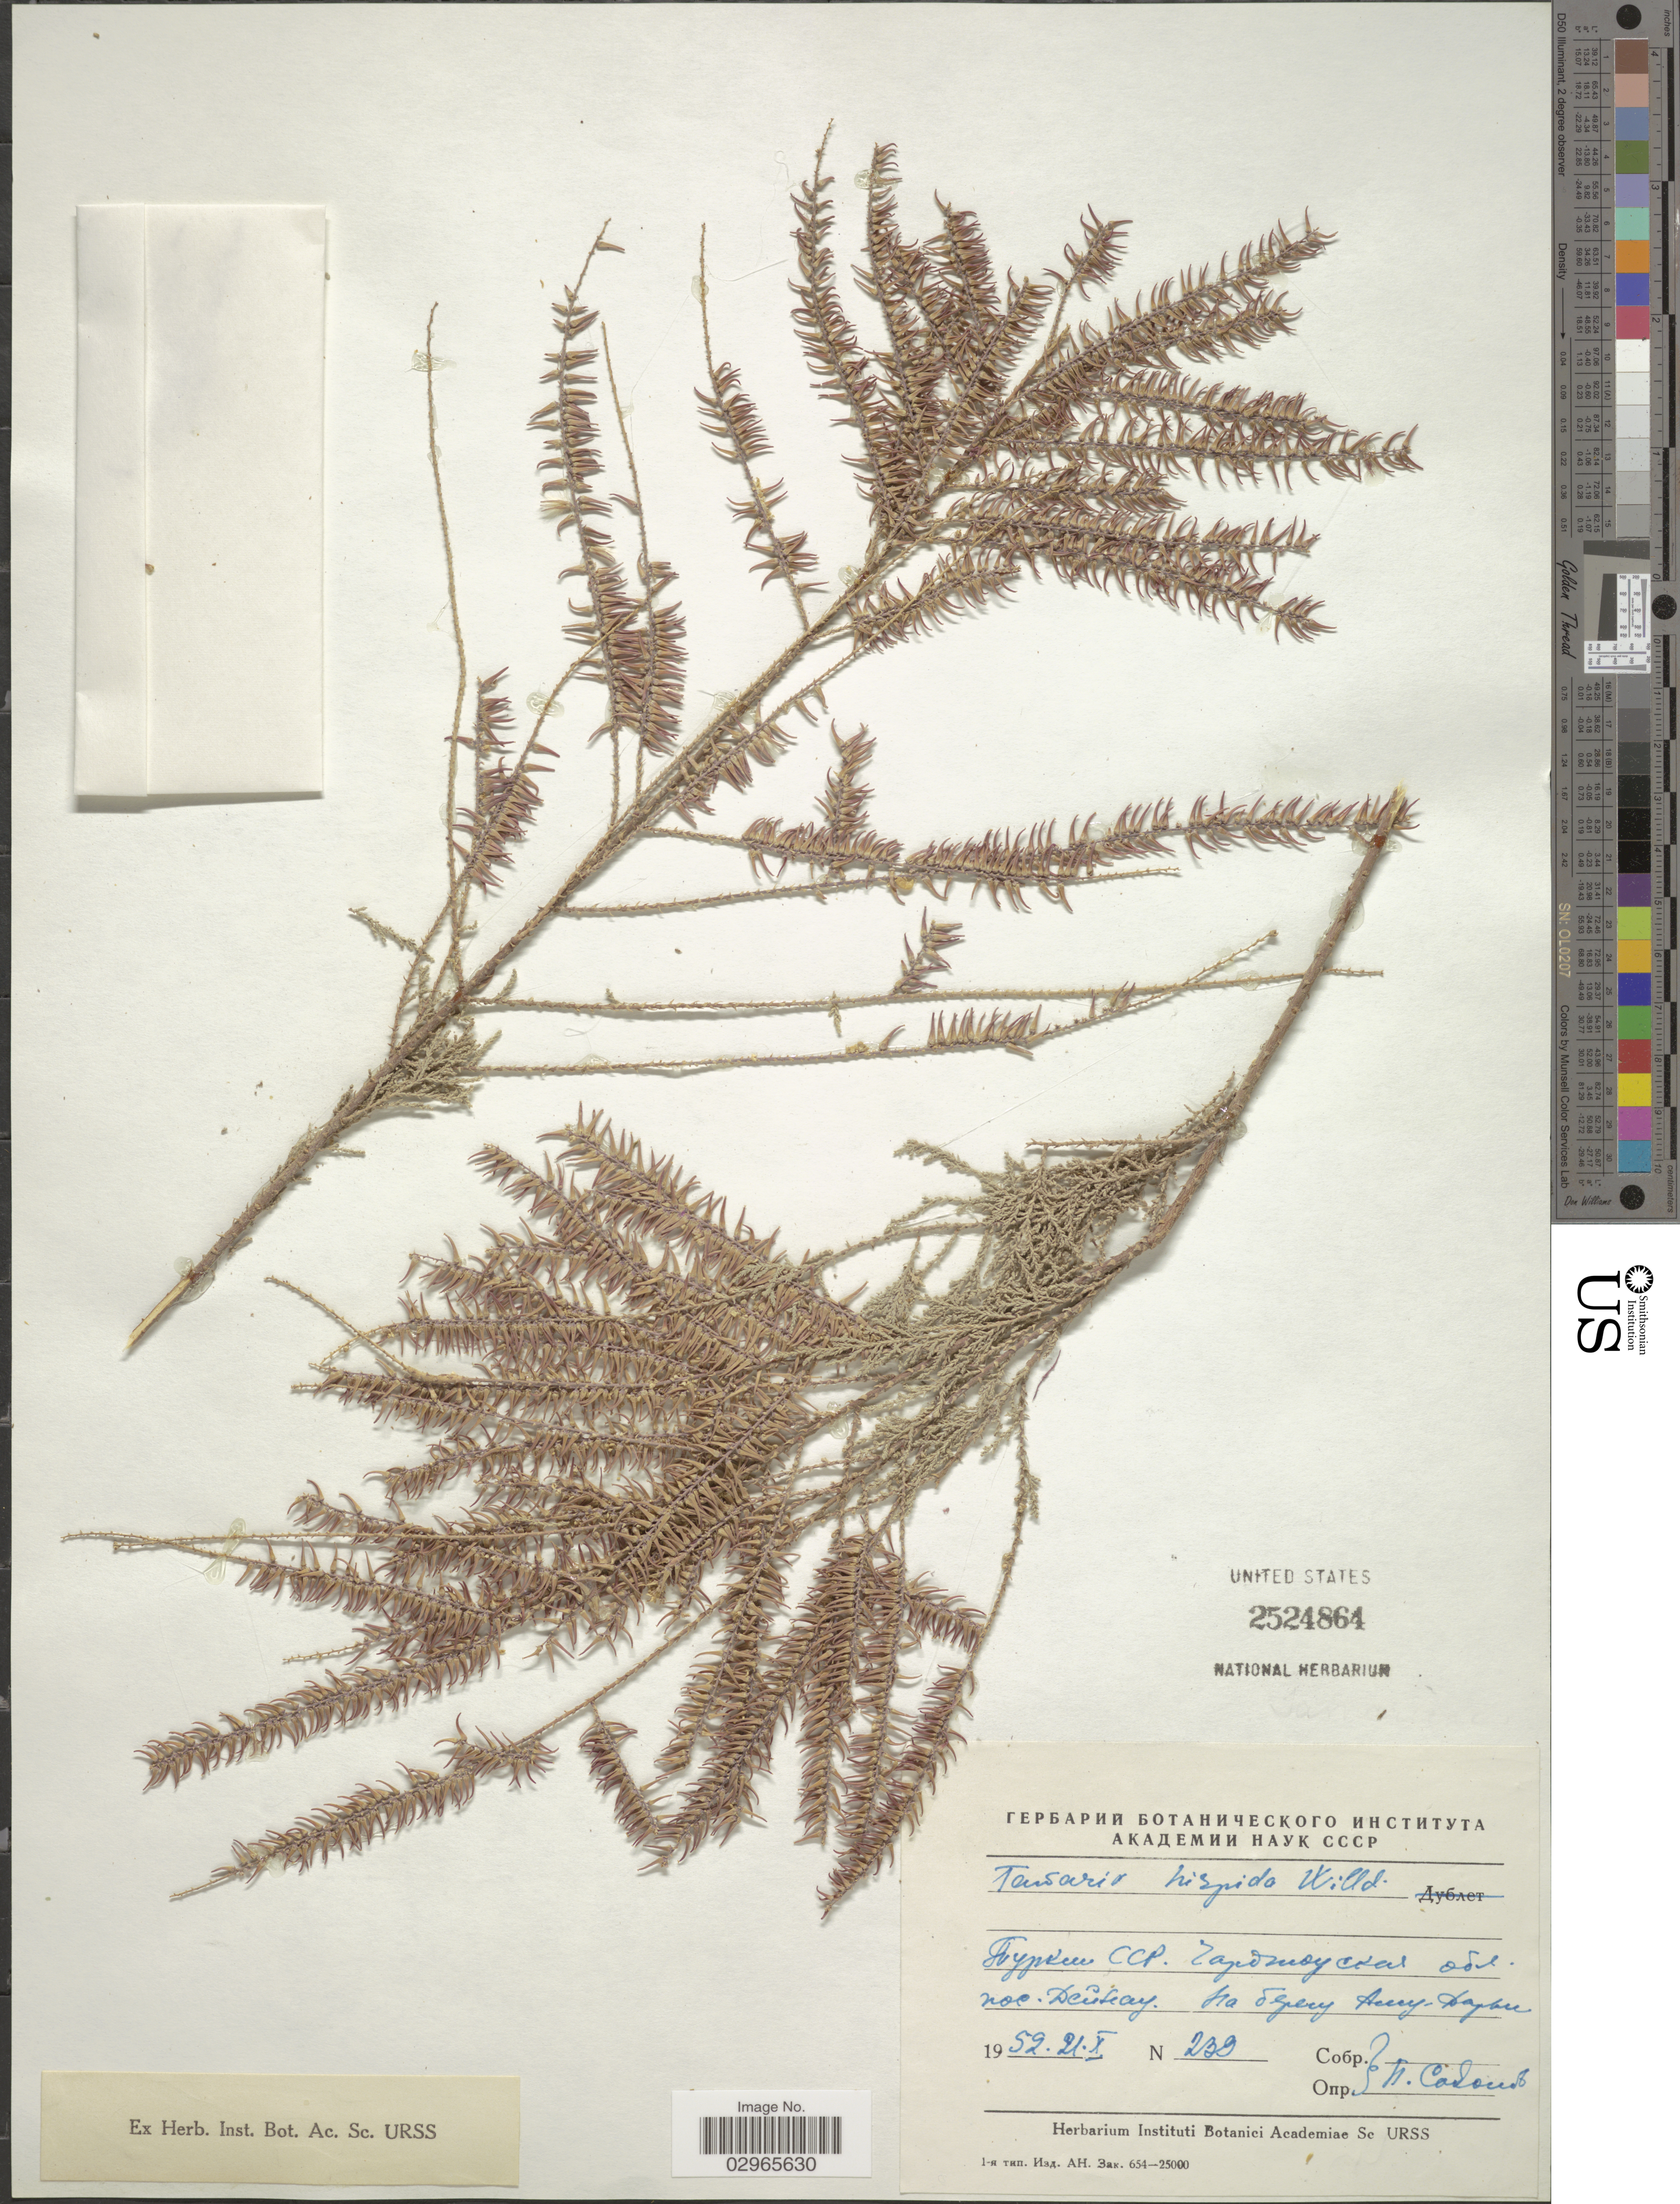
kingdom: Plantae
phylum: Tracheophyta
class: Magnoliopsida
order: Caryophyllales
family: Tamaricaceae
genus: Tamarix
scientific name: Tamarix hispida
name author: Willd.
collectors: P. Sokolov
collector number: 239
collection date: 1952-10-21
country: Turkmenistan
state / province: Lebap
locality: Deinau, shore of Amu Darya River.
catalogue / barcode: US 2524864